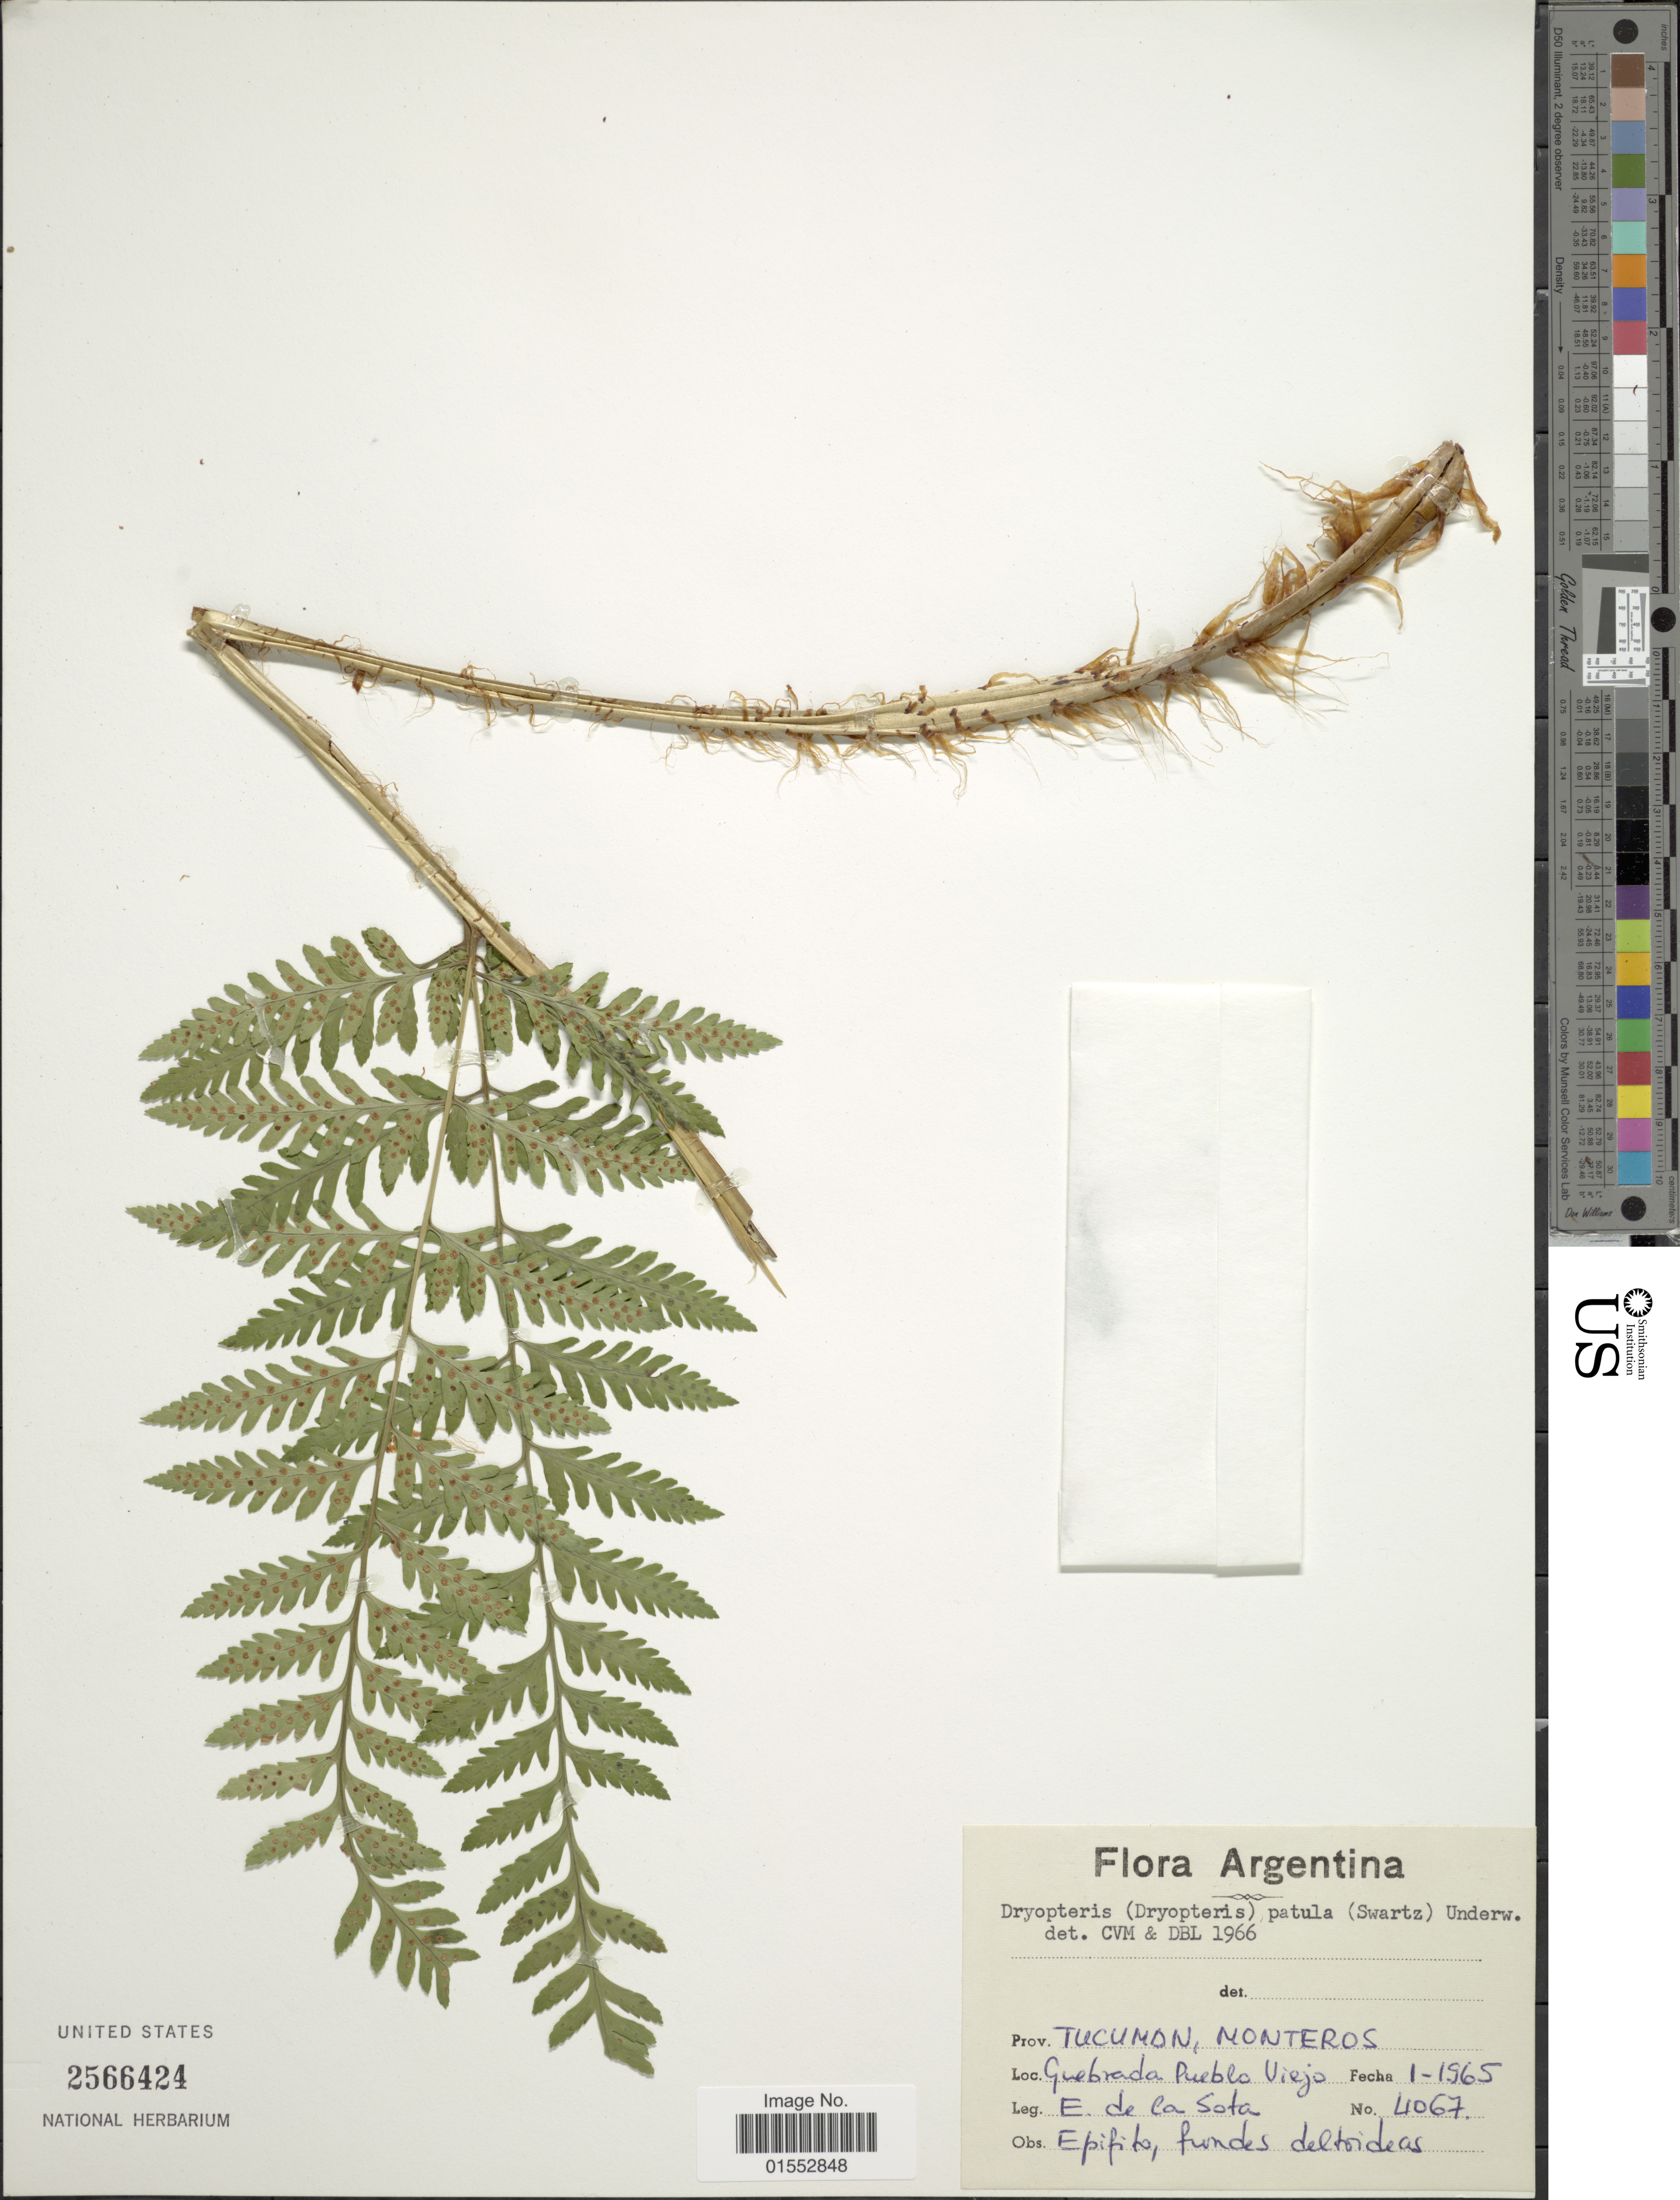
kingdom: Plantae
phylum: Tracheophyta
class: Polypodiopsida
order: Polypodiales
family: Dryopteridaceae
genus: Dryopteris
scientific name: Dryopteris patula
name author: (Sw.) Underw.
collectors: E. R. de la Sota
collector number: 4067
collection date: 1965-01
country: Argentina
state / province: Tucuman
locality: Monteros, Quebrada Pueblo Viejo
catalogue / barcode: US 2566424